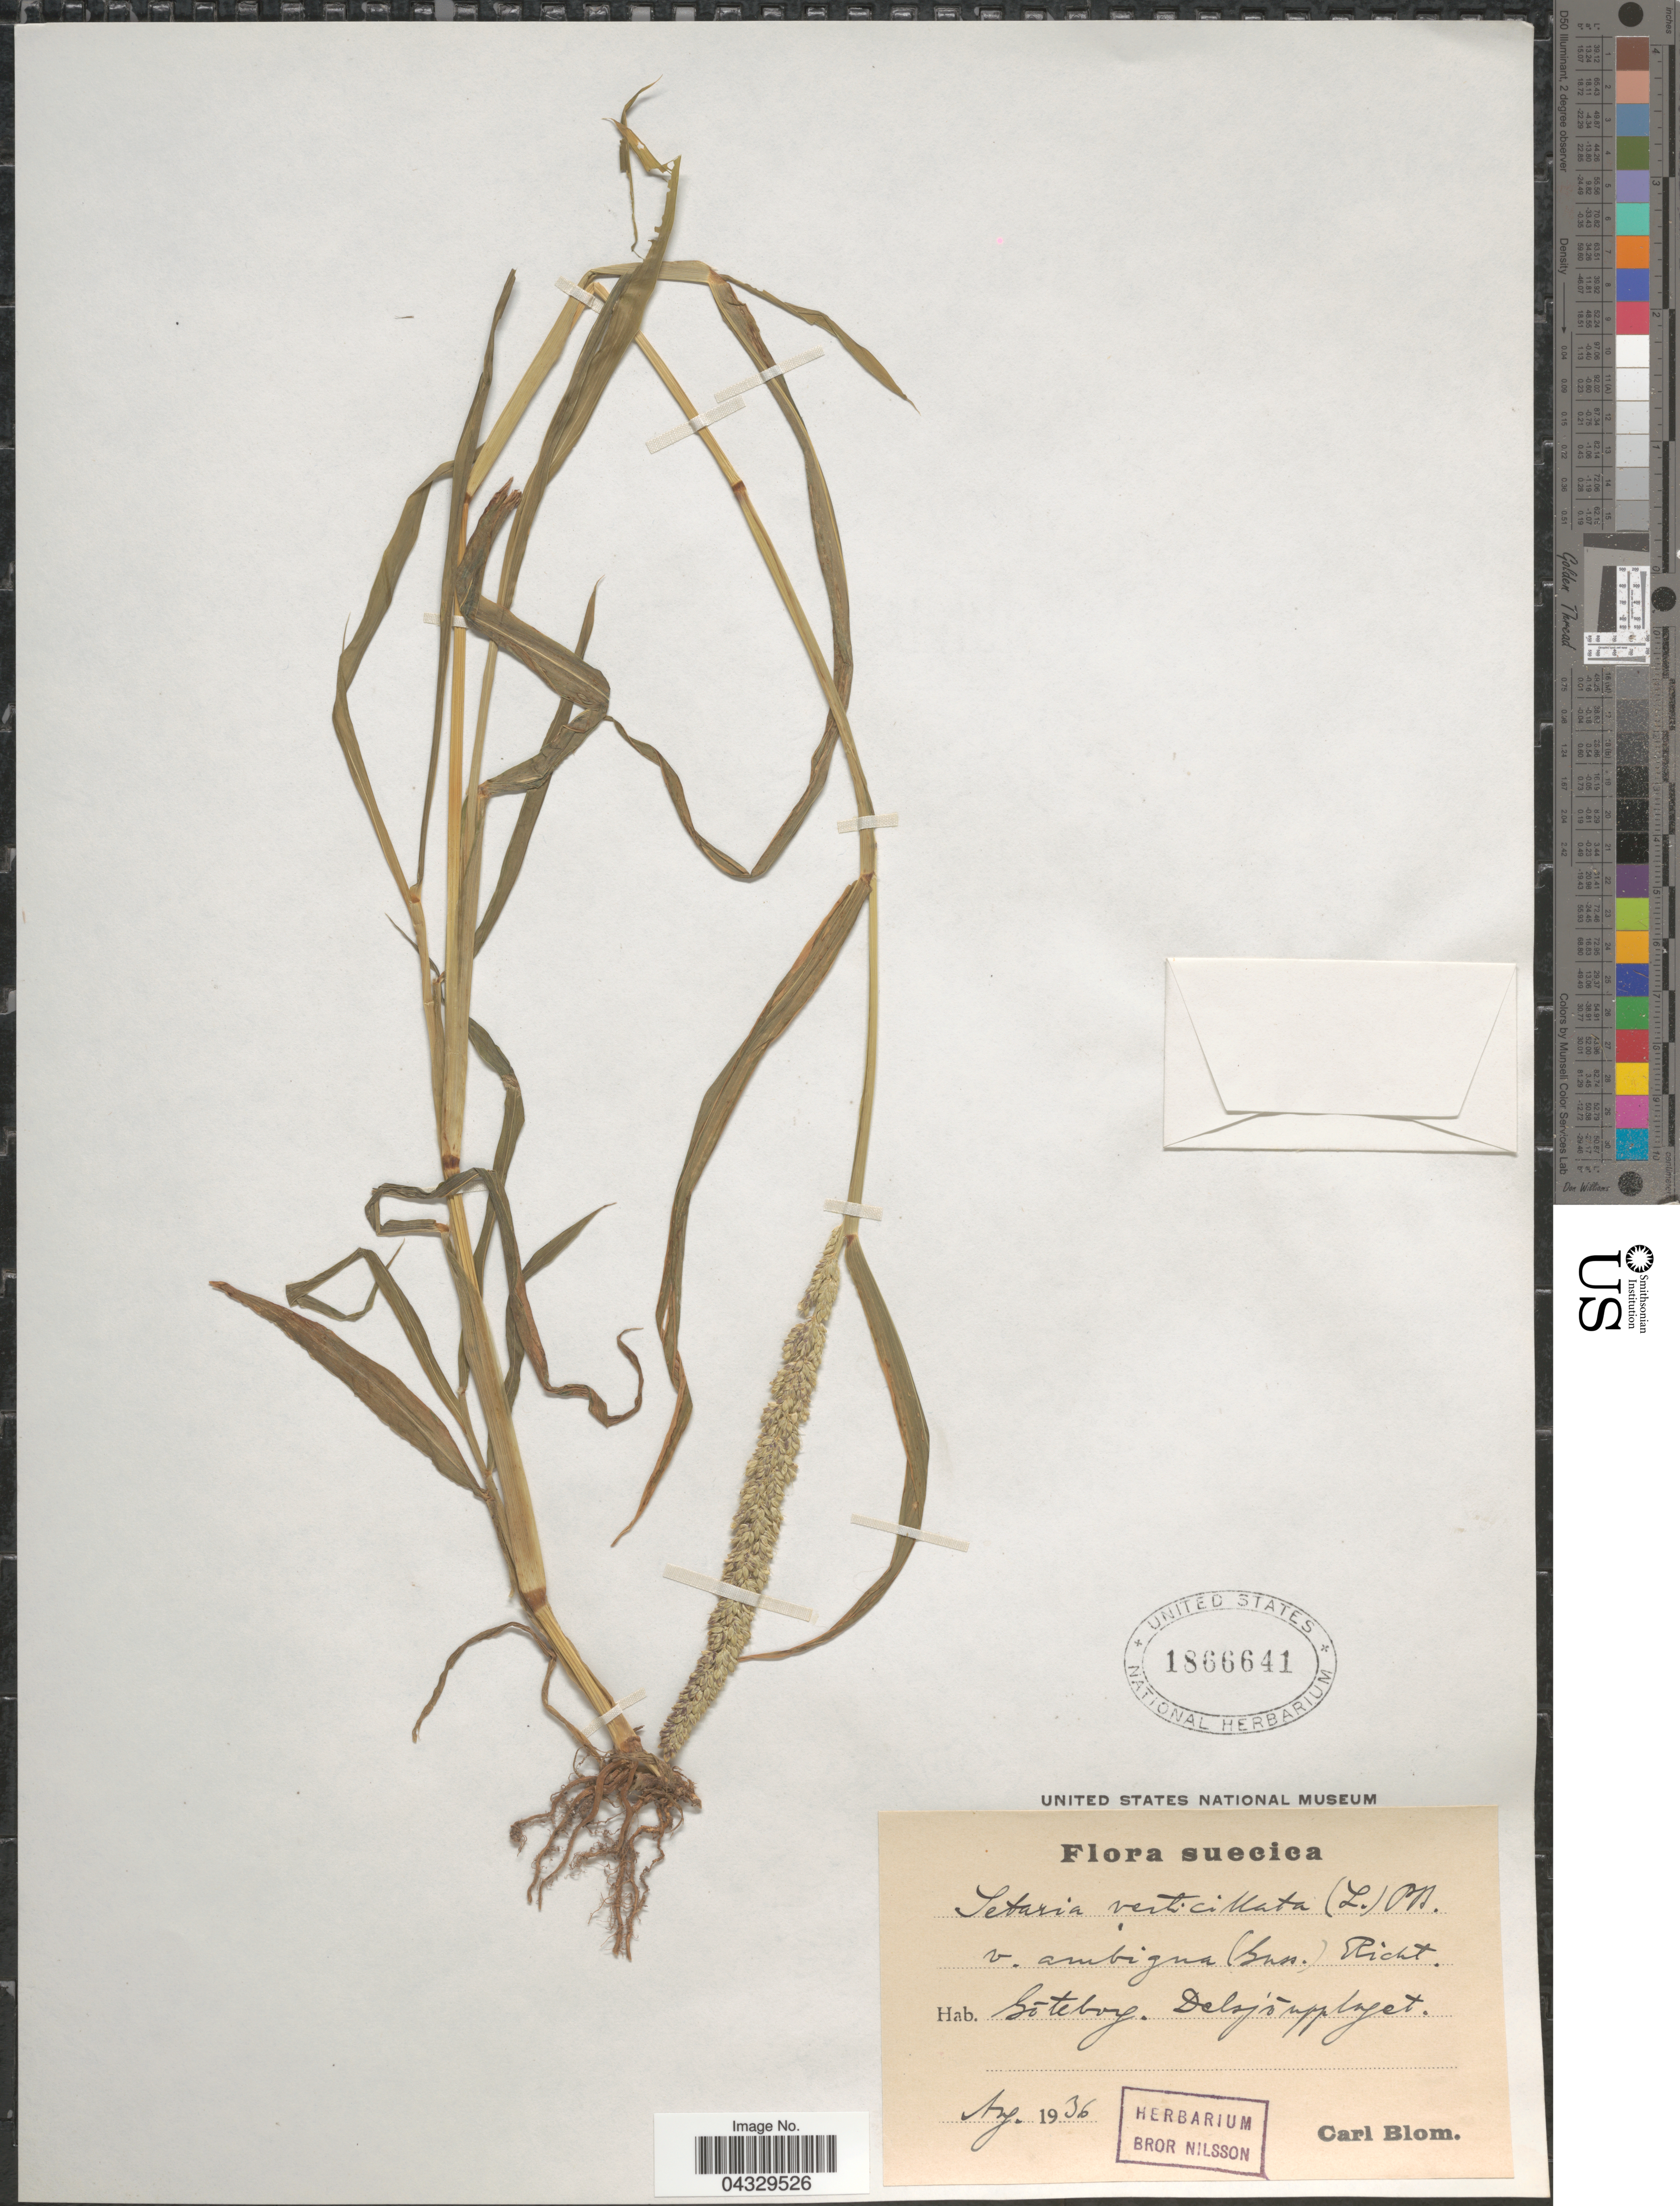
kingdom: Plantae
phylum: Tracheophyta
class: Liliopsida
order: Poales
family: Poaceae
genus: Setaria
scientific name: Setaria verticillata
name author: (L.) P. Beauv.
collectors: C. H. Blom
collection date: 1936-08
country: Sweden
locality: Suecica. Göteborg. Delsjoppfuget.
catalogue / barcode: US 1866641